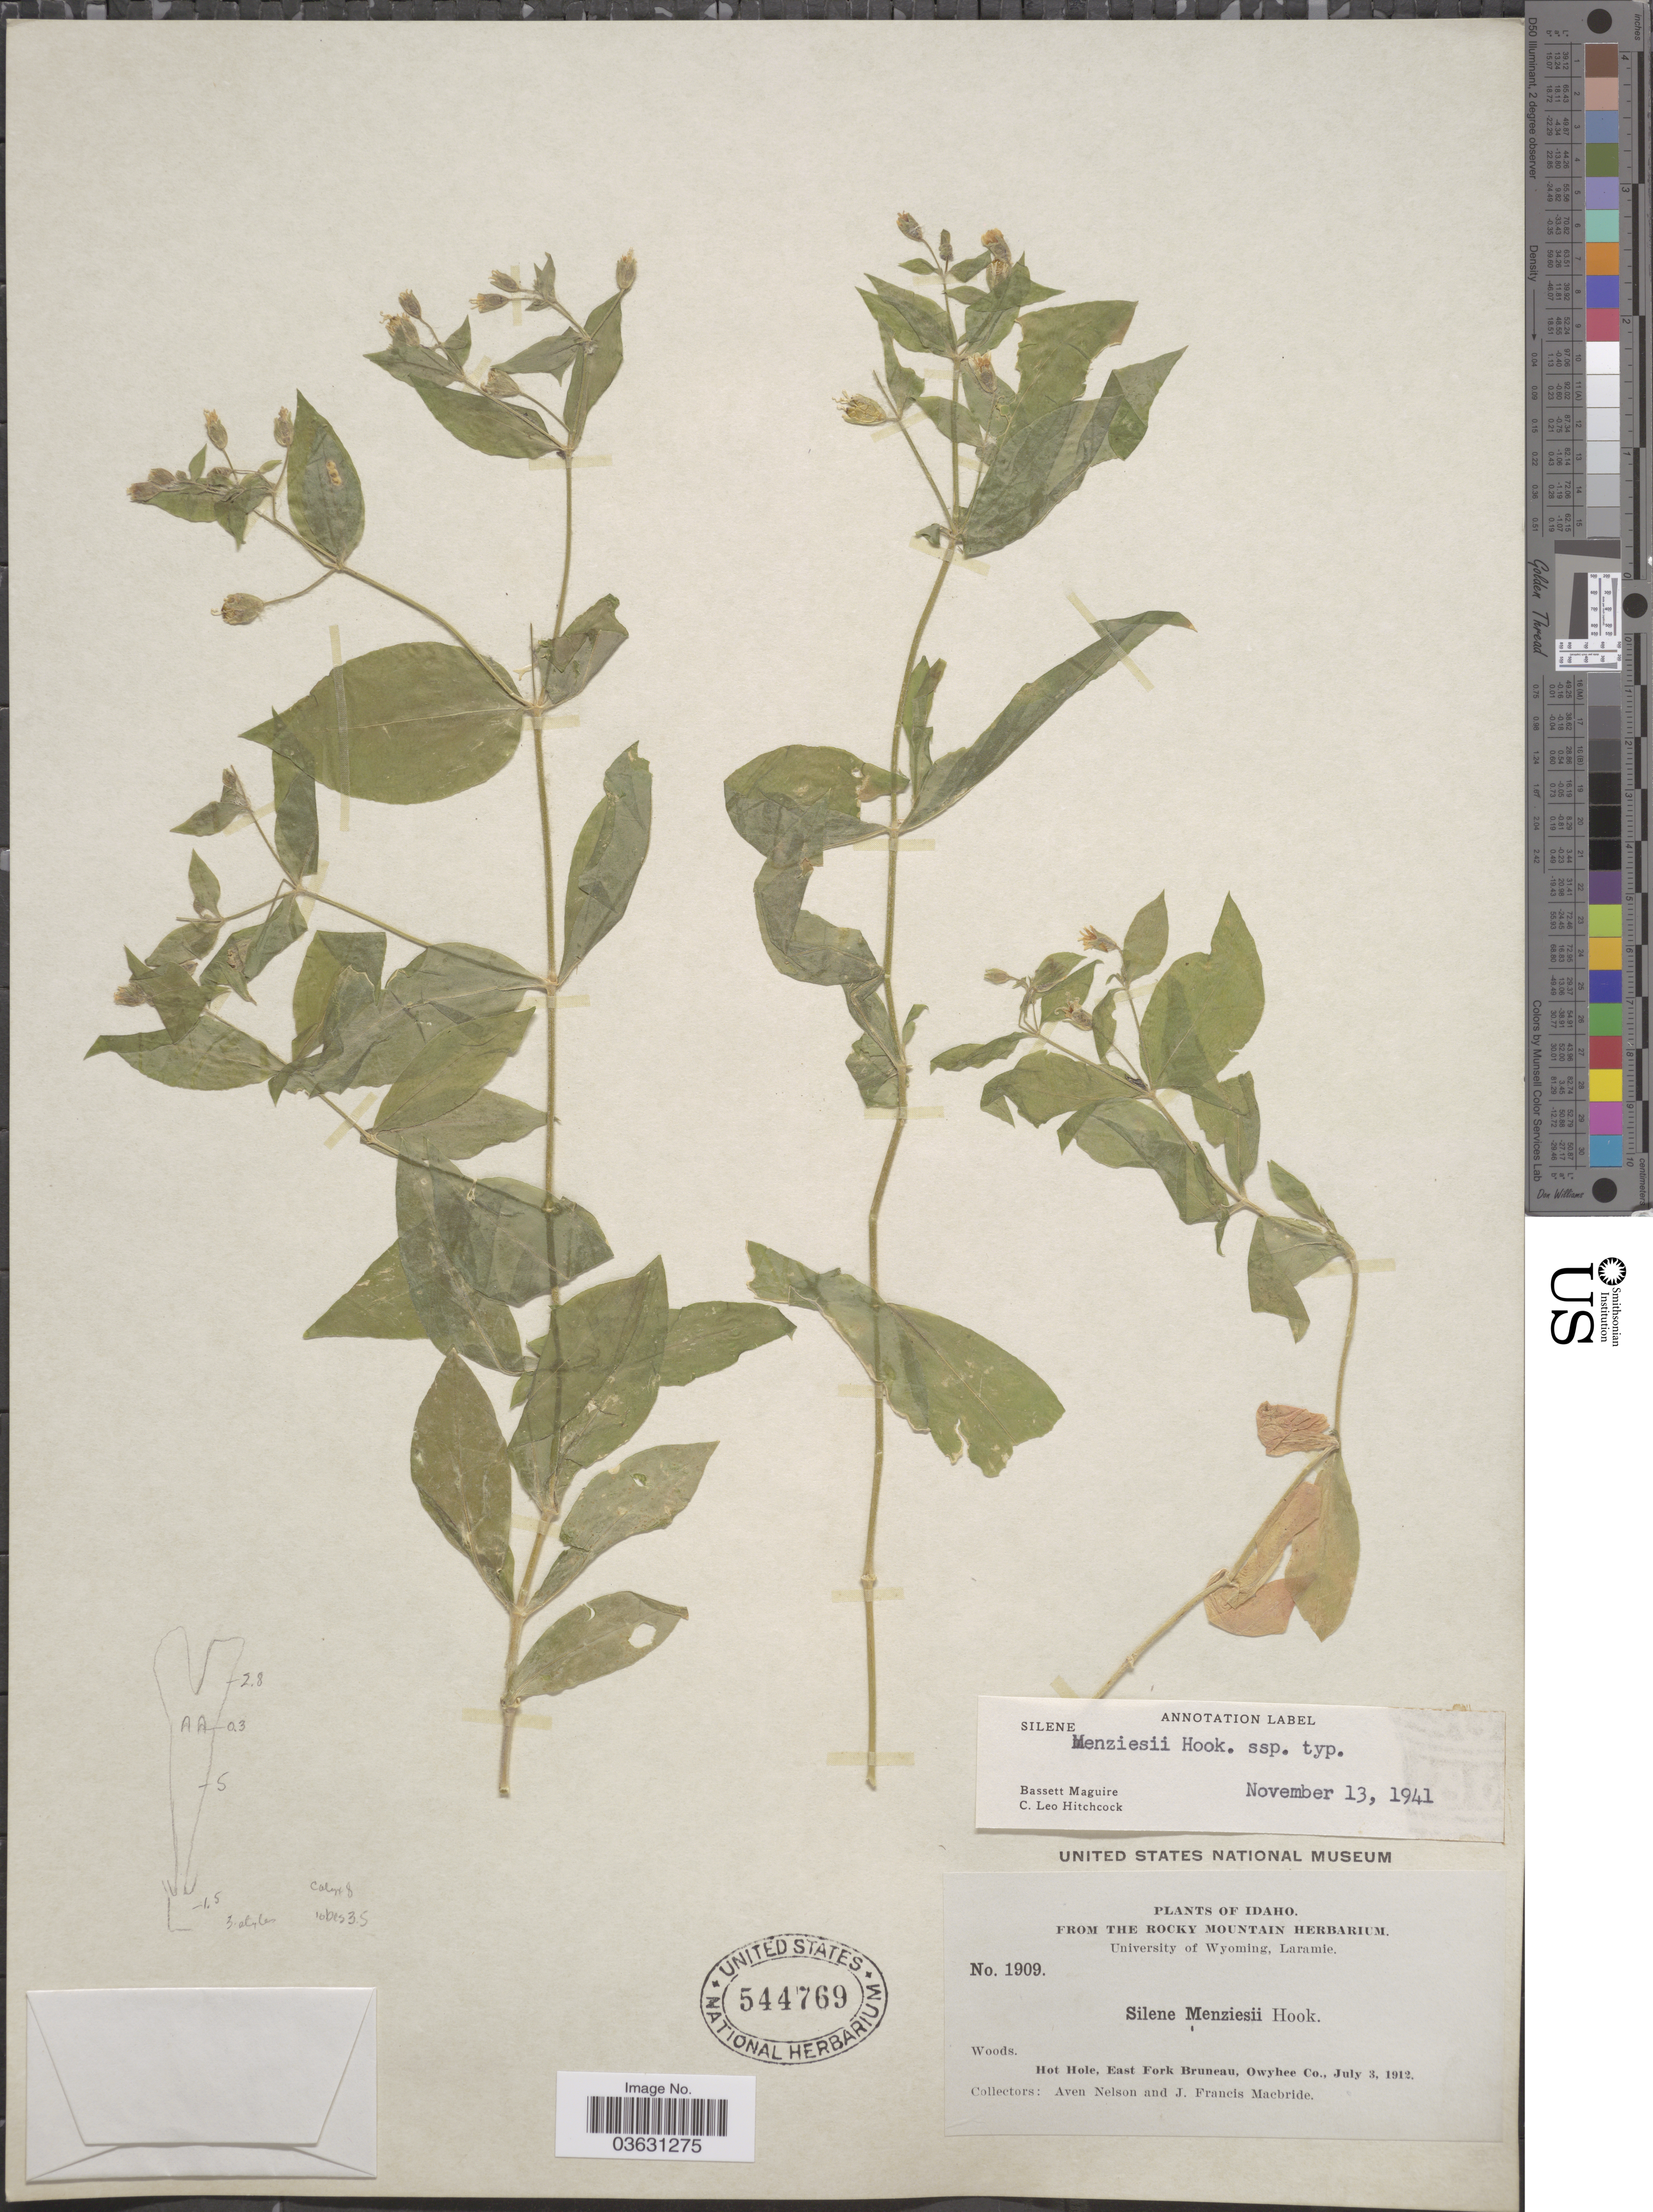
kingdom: Plantae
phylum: Tracheophyta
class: Magnoliopsida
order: Caryophyllales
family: Caryophyllaceae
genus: Silene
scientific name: Silene menziesii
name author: Hook.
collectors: A. Nelson & J. F. Macbride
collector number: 1909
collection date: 1912-07-03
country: United States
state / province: Idaho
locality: Hot Hole, East Fork Bruneau, Owyhee Co.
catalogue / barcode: US 544769